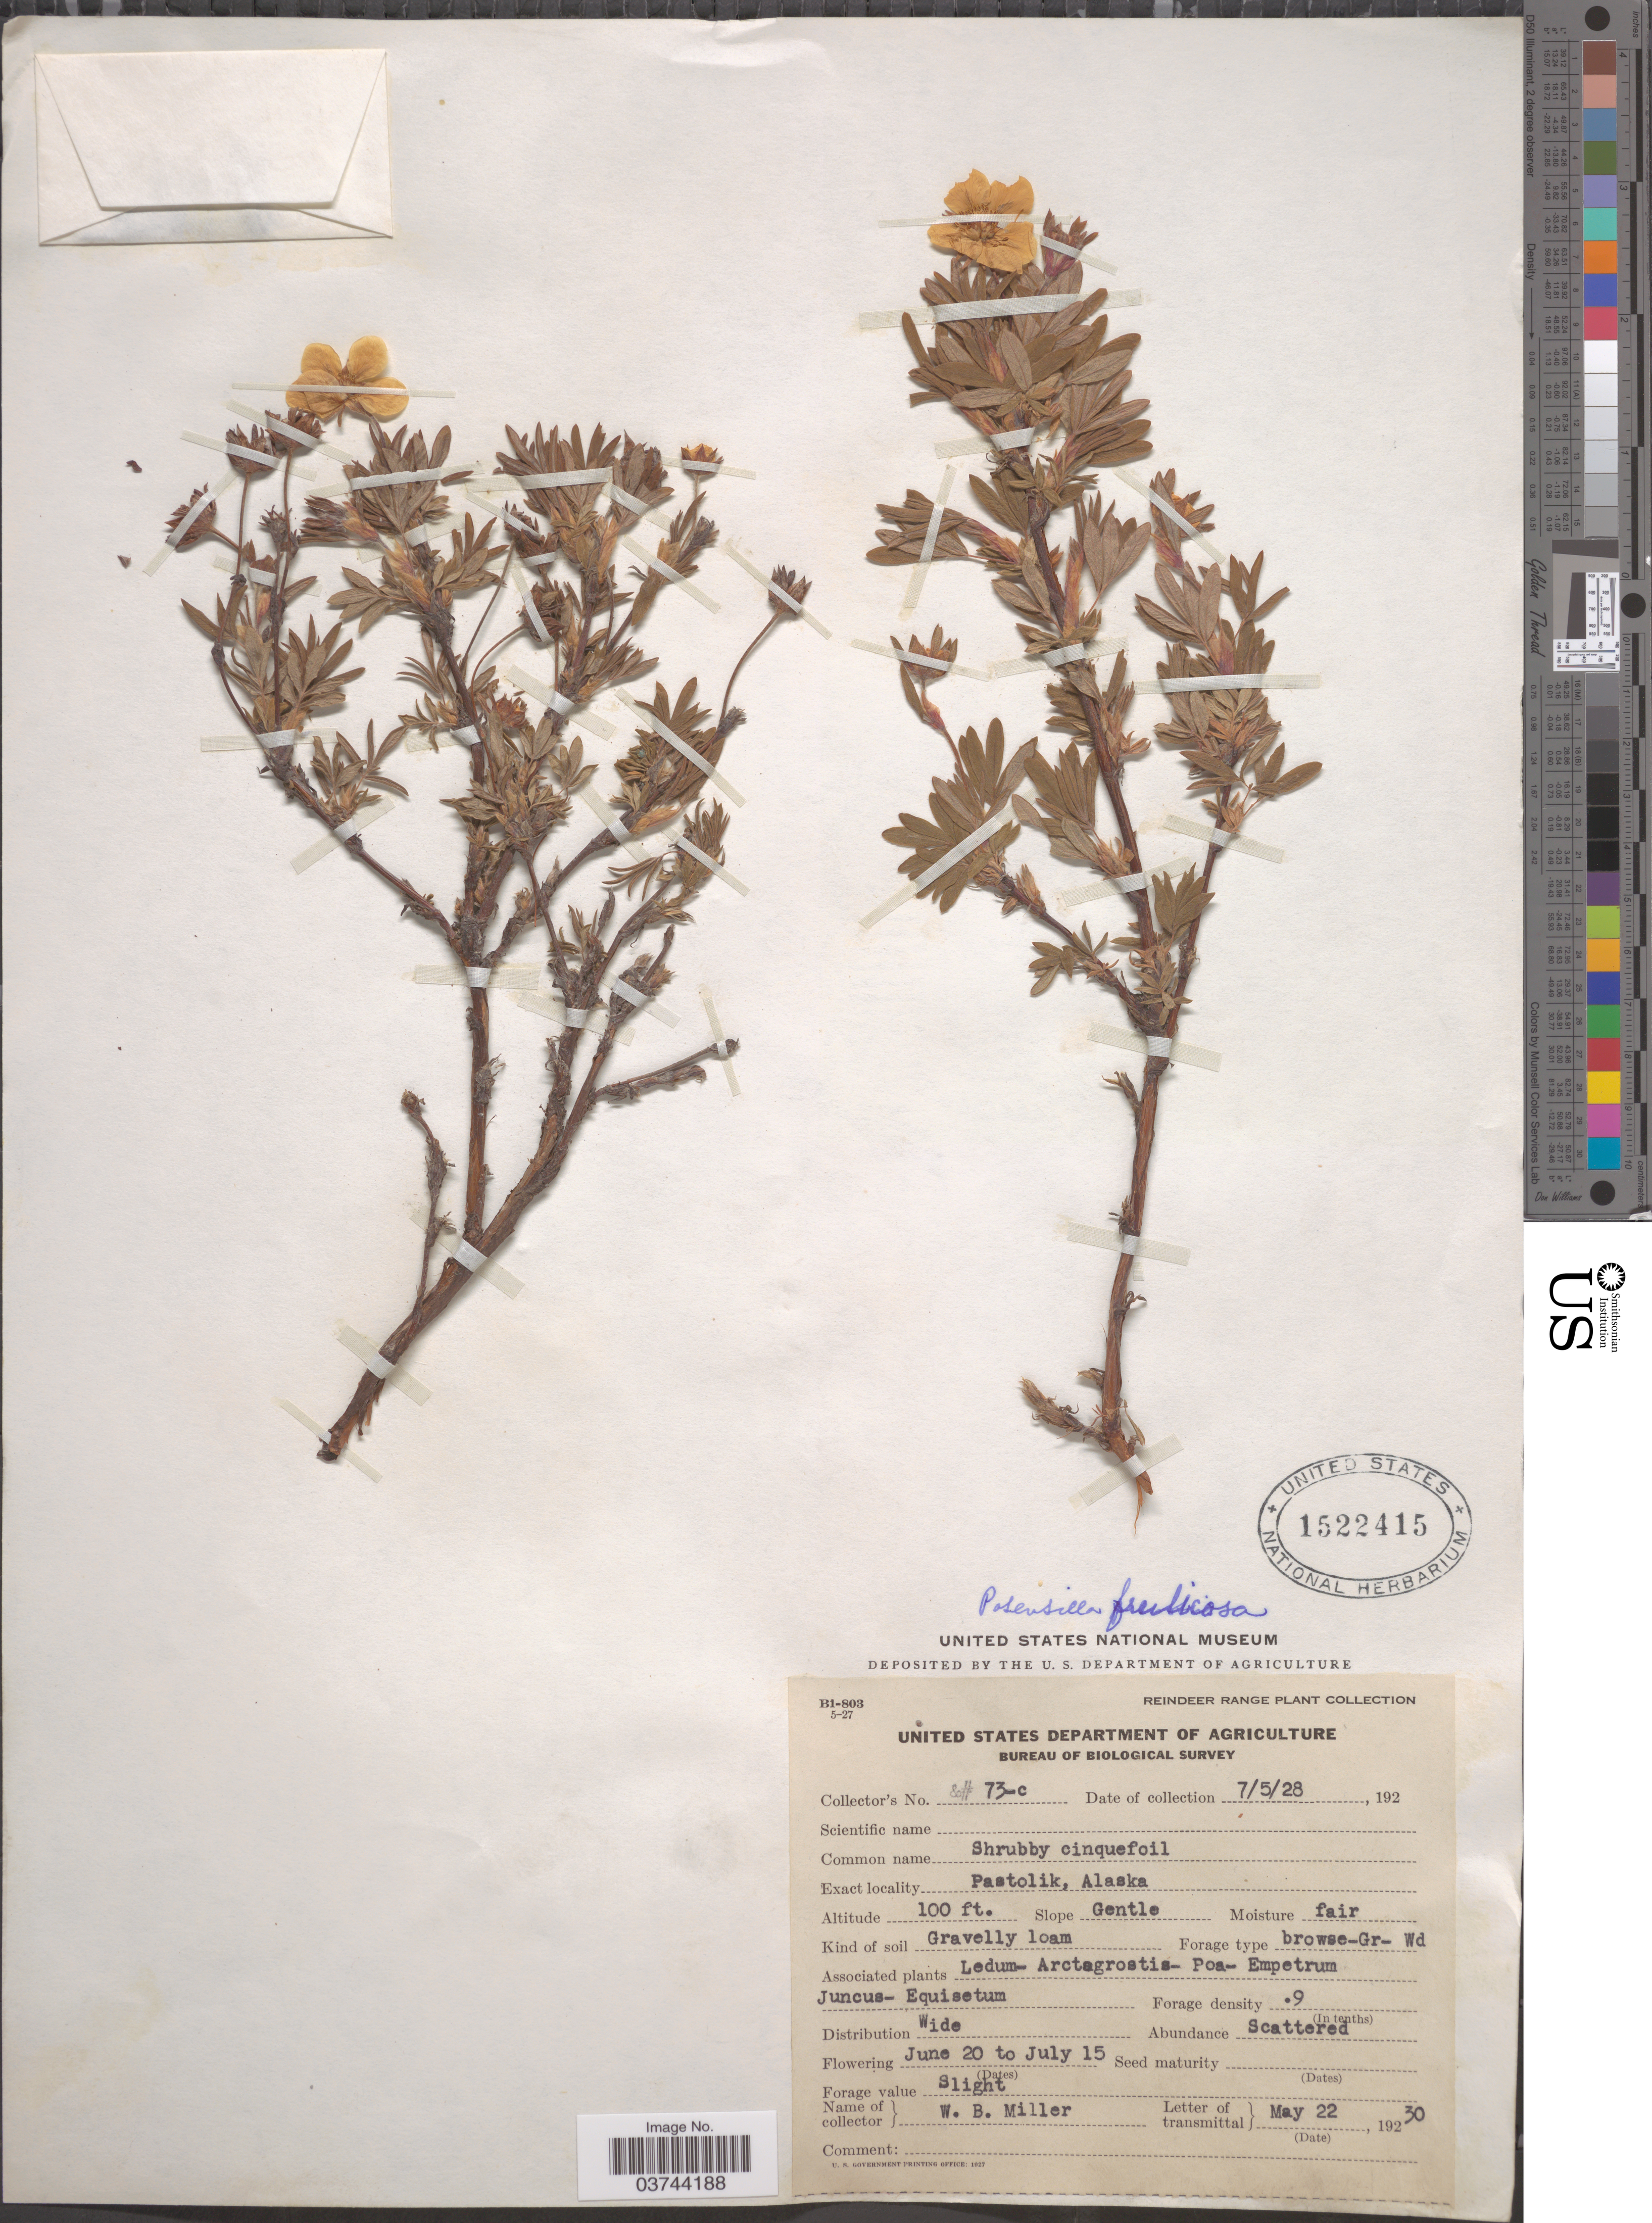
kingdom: Plantae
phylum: Tracheophyta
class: Magnoliopsida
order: Rosales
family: Rosaceae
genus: Dasiphora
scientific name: Dasiphora fruticosa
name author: (L.) Rydb.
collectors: W. Miller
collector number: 73-c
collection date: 1930-05-22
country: United States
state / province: Alaska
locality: Pastolik.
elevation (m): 30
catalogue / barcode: US 1522415